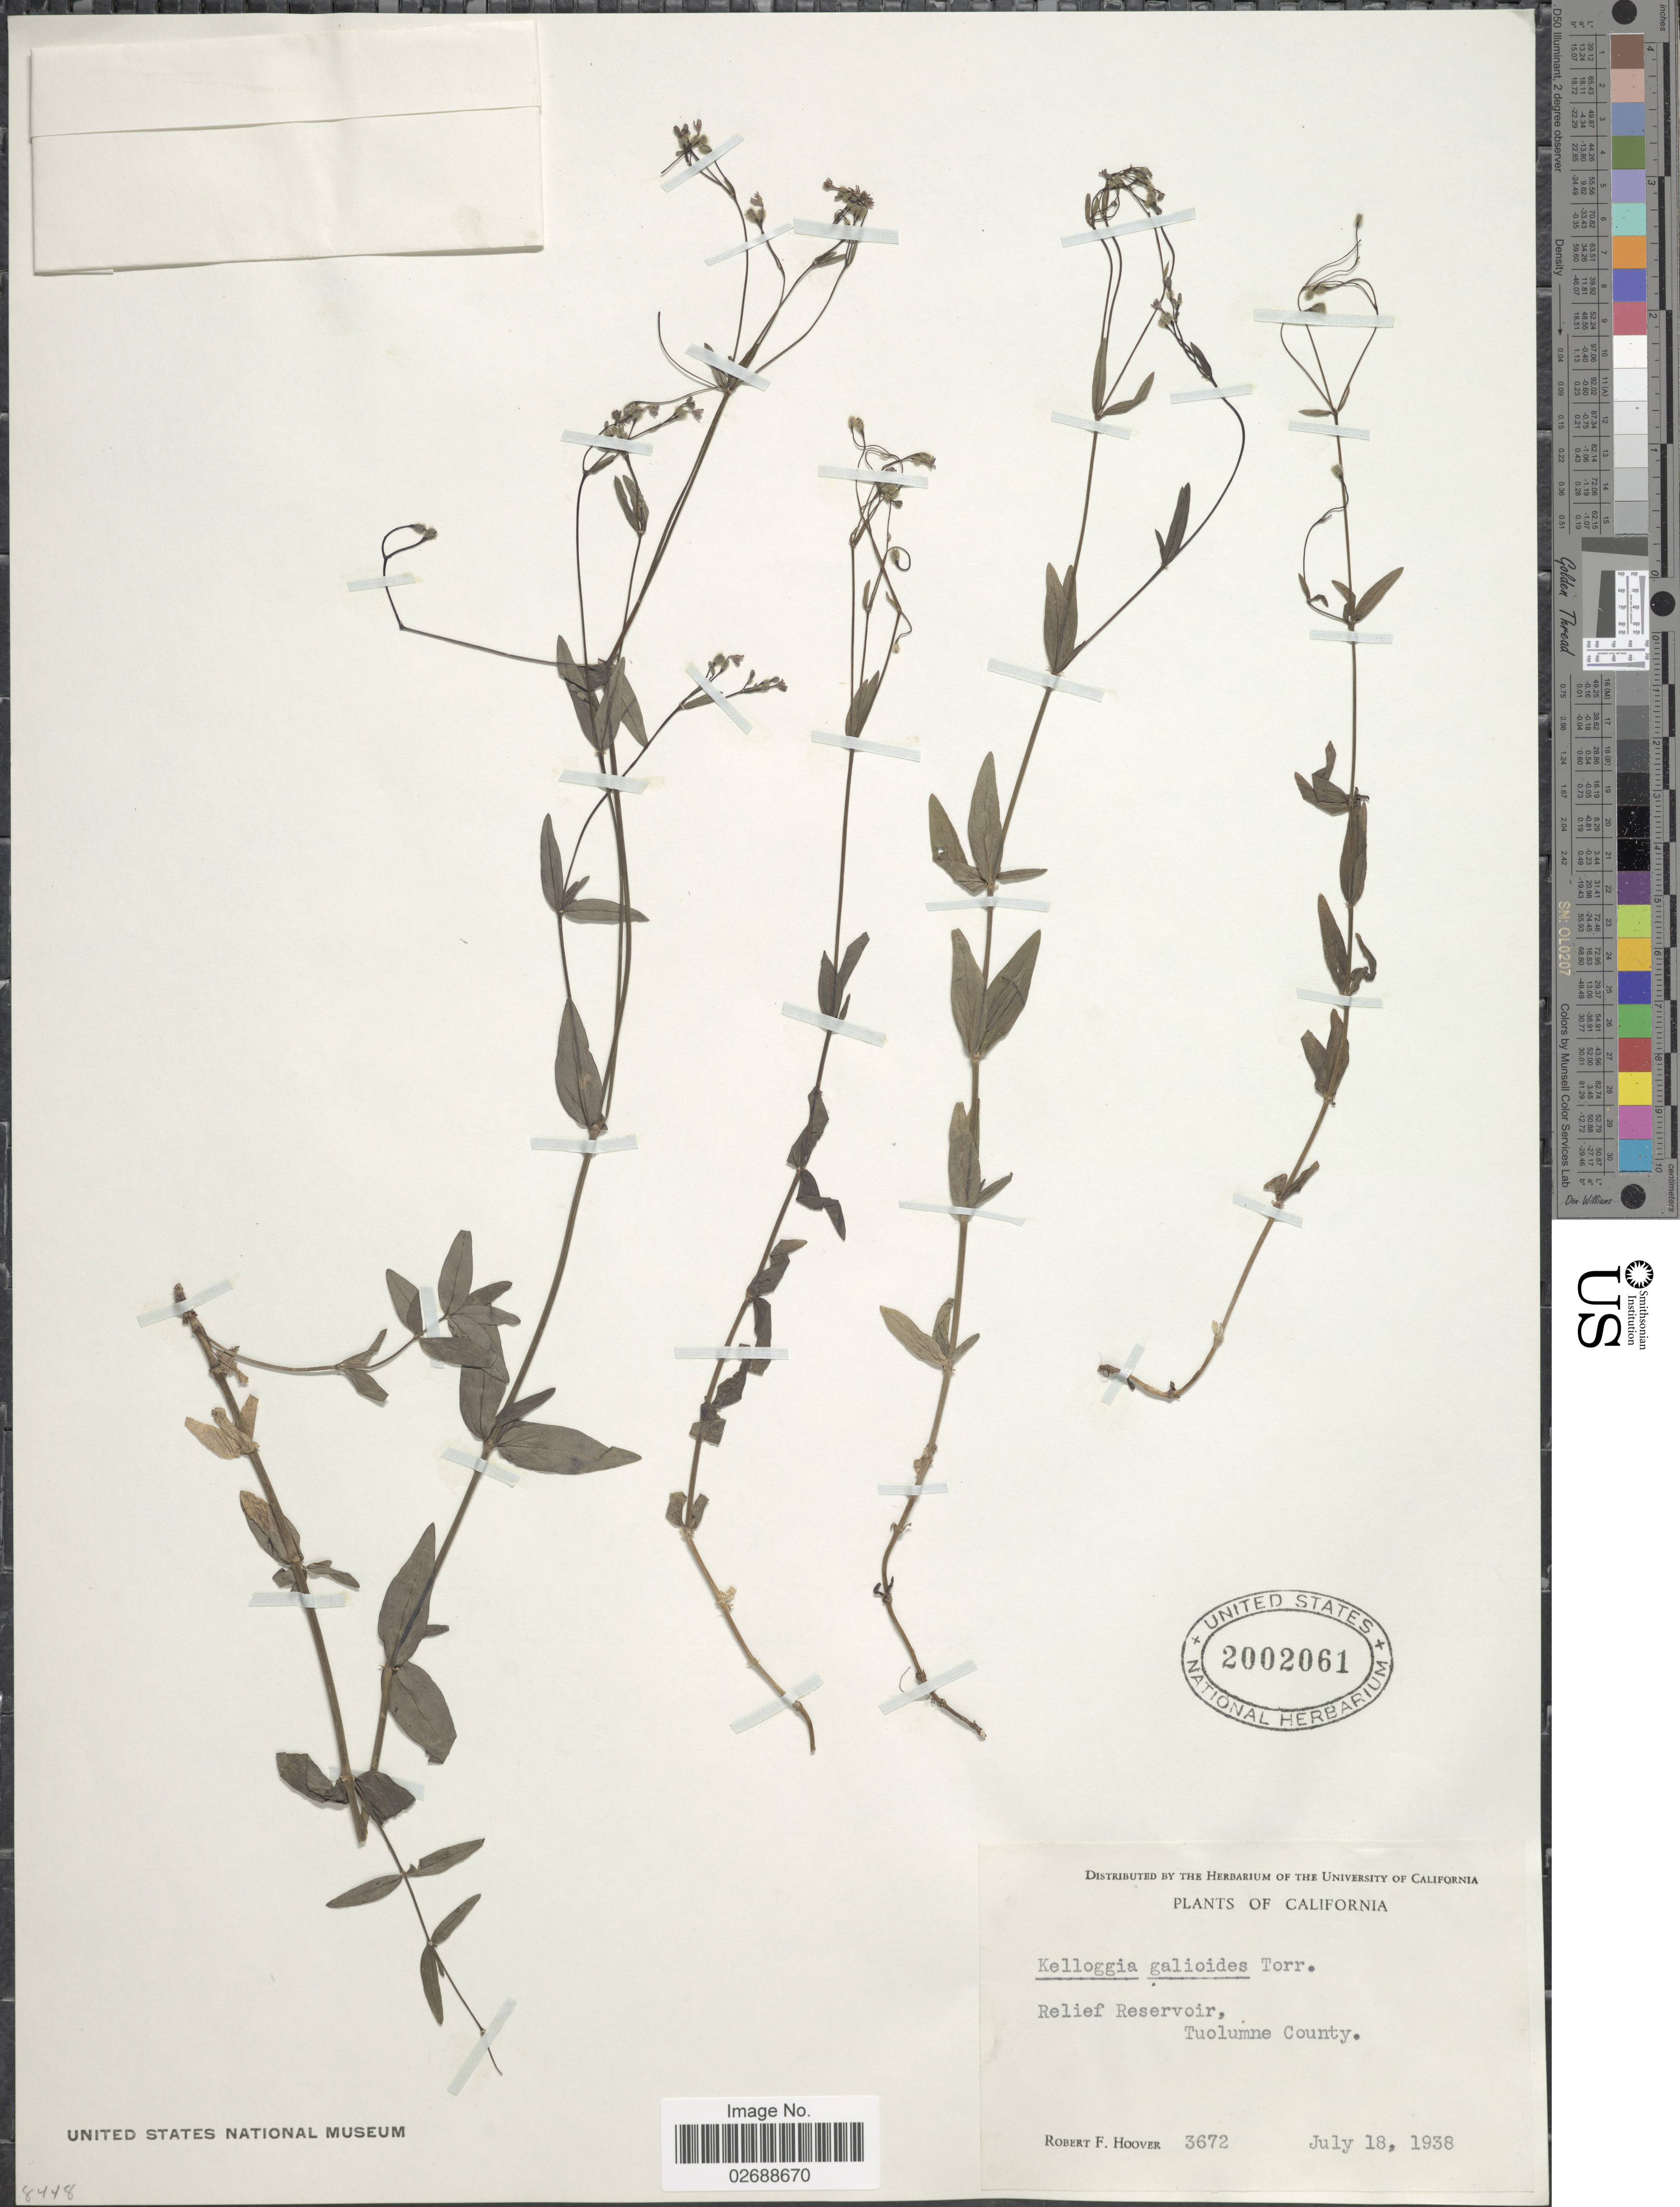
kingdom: Plantae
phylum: Tracheophyta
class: Magnoliopsida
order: Gentianales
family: Rubiaceae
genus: Kelloggia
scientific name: Kelloggia galioides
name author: Torr.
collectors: R. F. Hoover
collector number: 3672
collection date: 1938-07-18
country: United States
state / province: California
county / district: Tuolumne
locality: Relief Reservoir Tuolumne County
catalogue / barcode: US 2002061